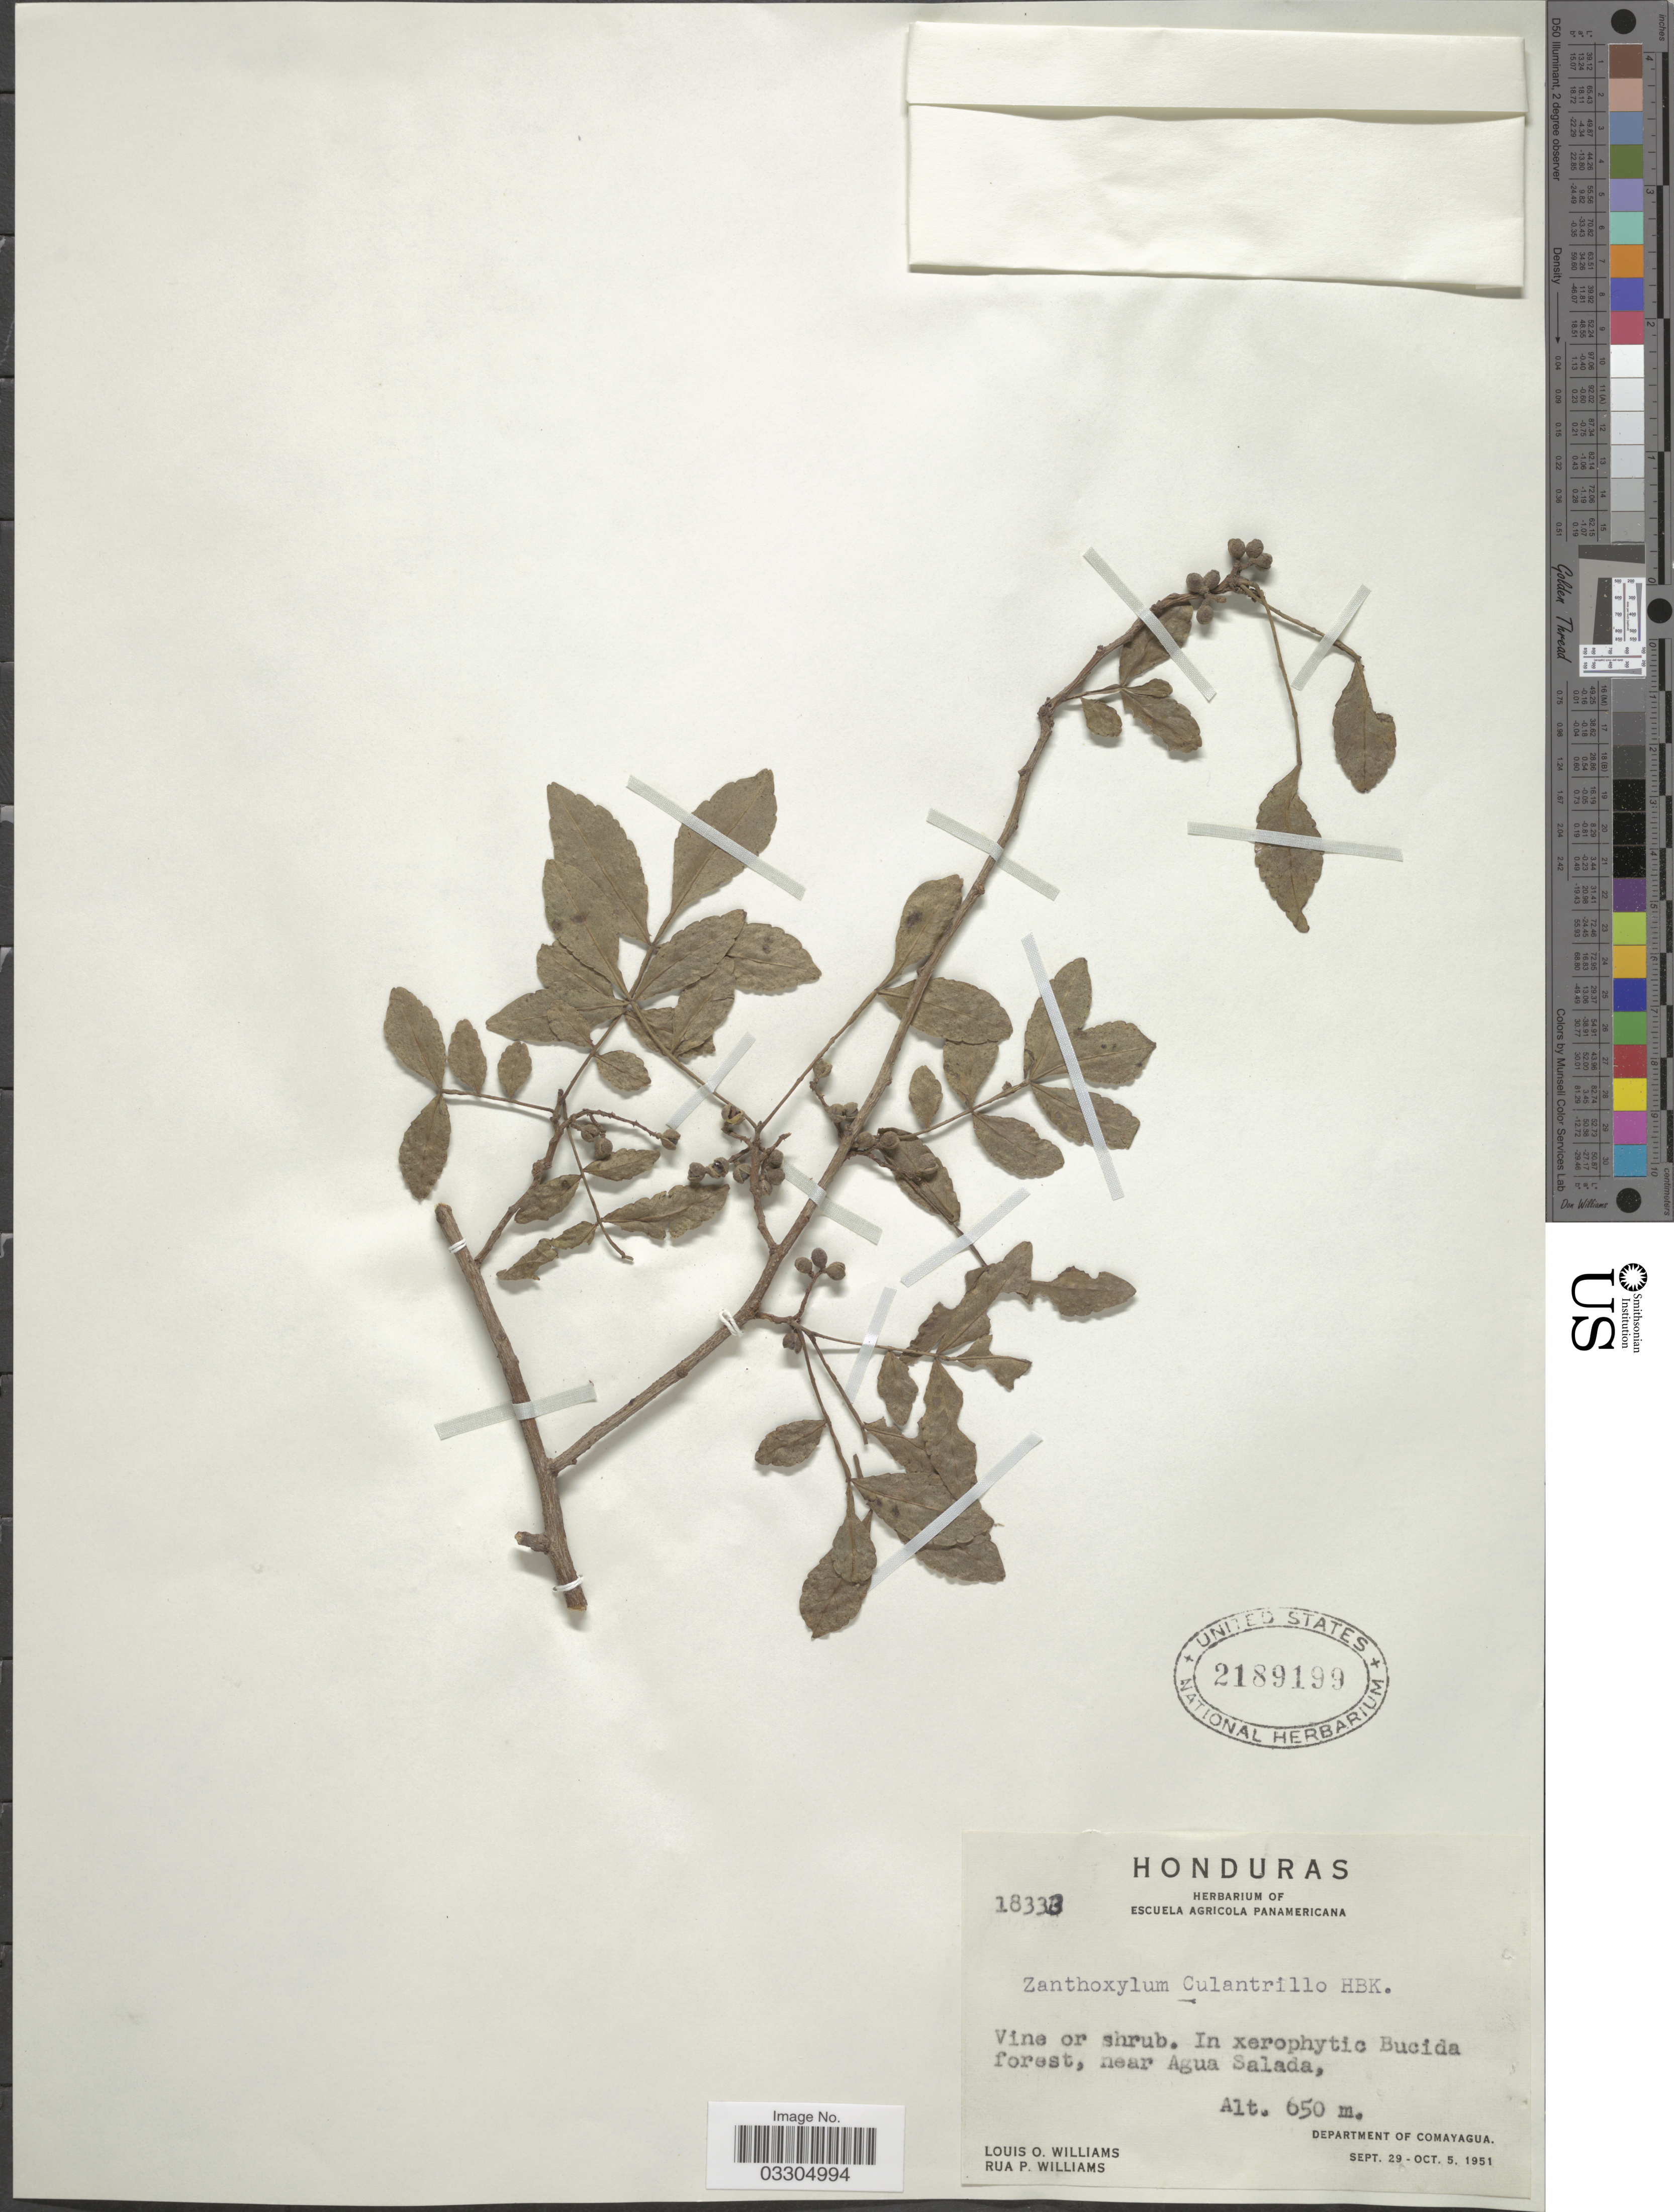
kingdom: Plantae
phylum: Tracheophyta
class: Magnoliopsida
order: Sapindales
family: Rutaceae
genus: Zanthoxylum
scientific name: Zanthoxylum culantrillo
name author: Kunth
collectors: L. O. Williams & R. P. Williams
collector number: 18333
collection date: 1951-09-29/1951-10-05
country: Honduras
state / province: Comayagua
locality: Near Agua Salada, Department of Comayagua.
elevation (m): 650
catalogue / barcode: US 2189199